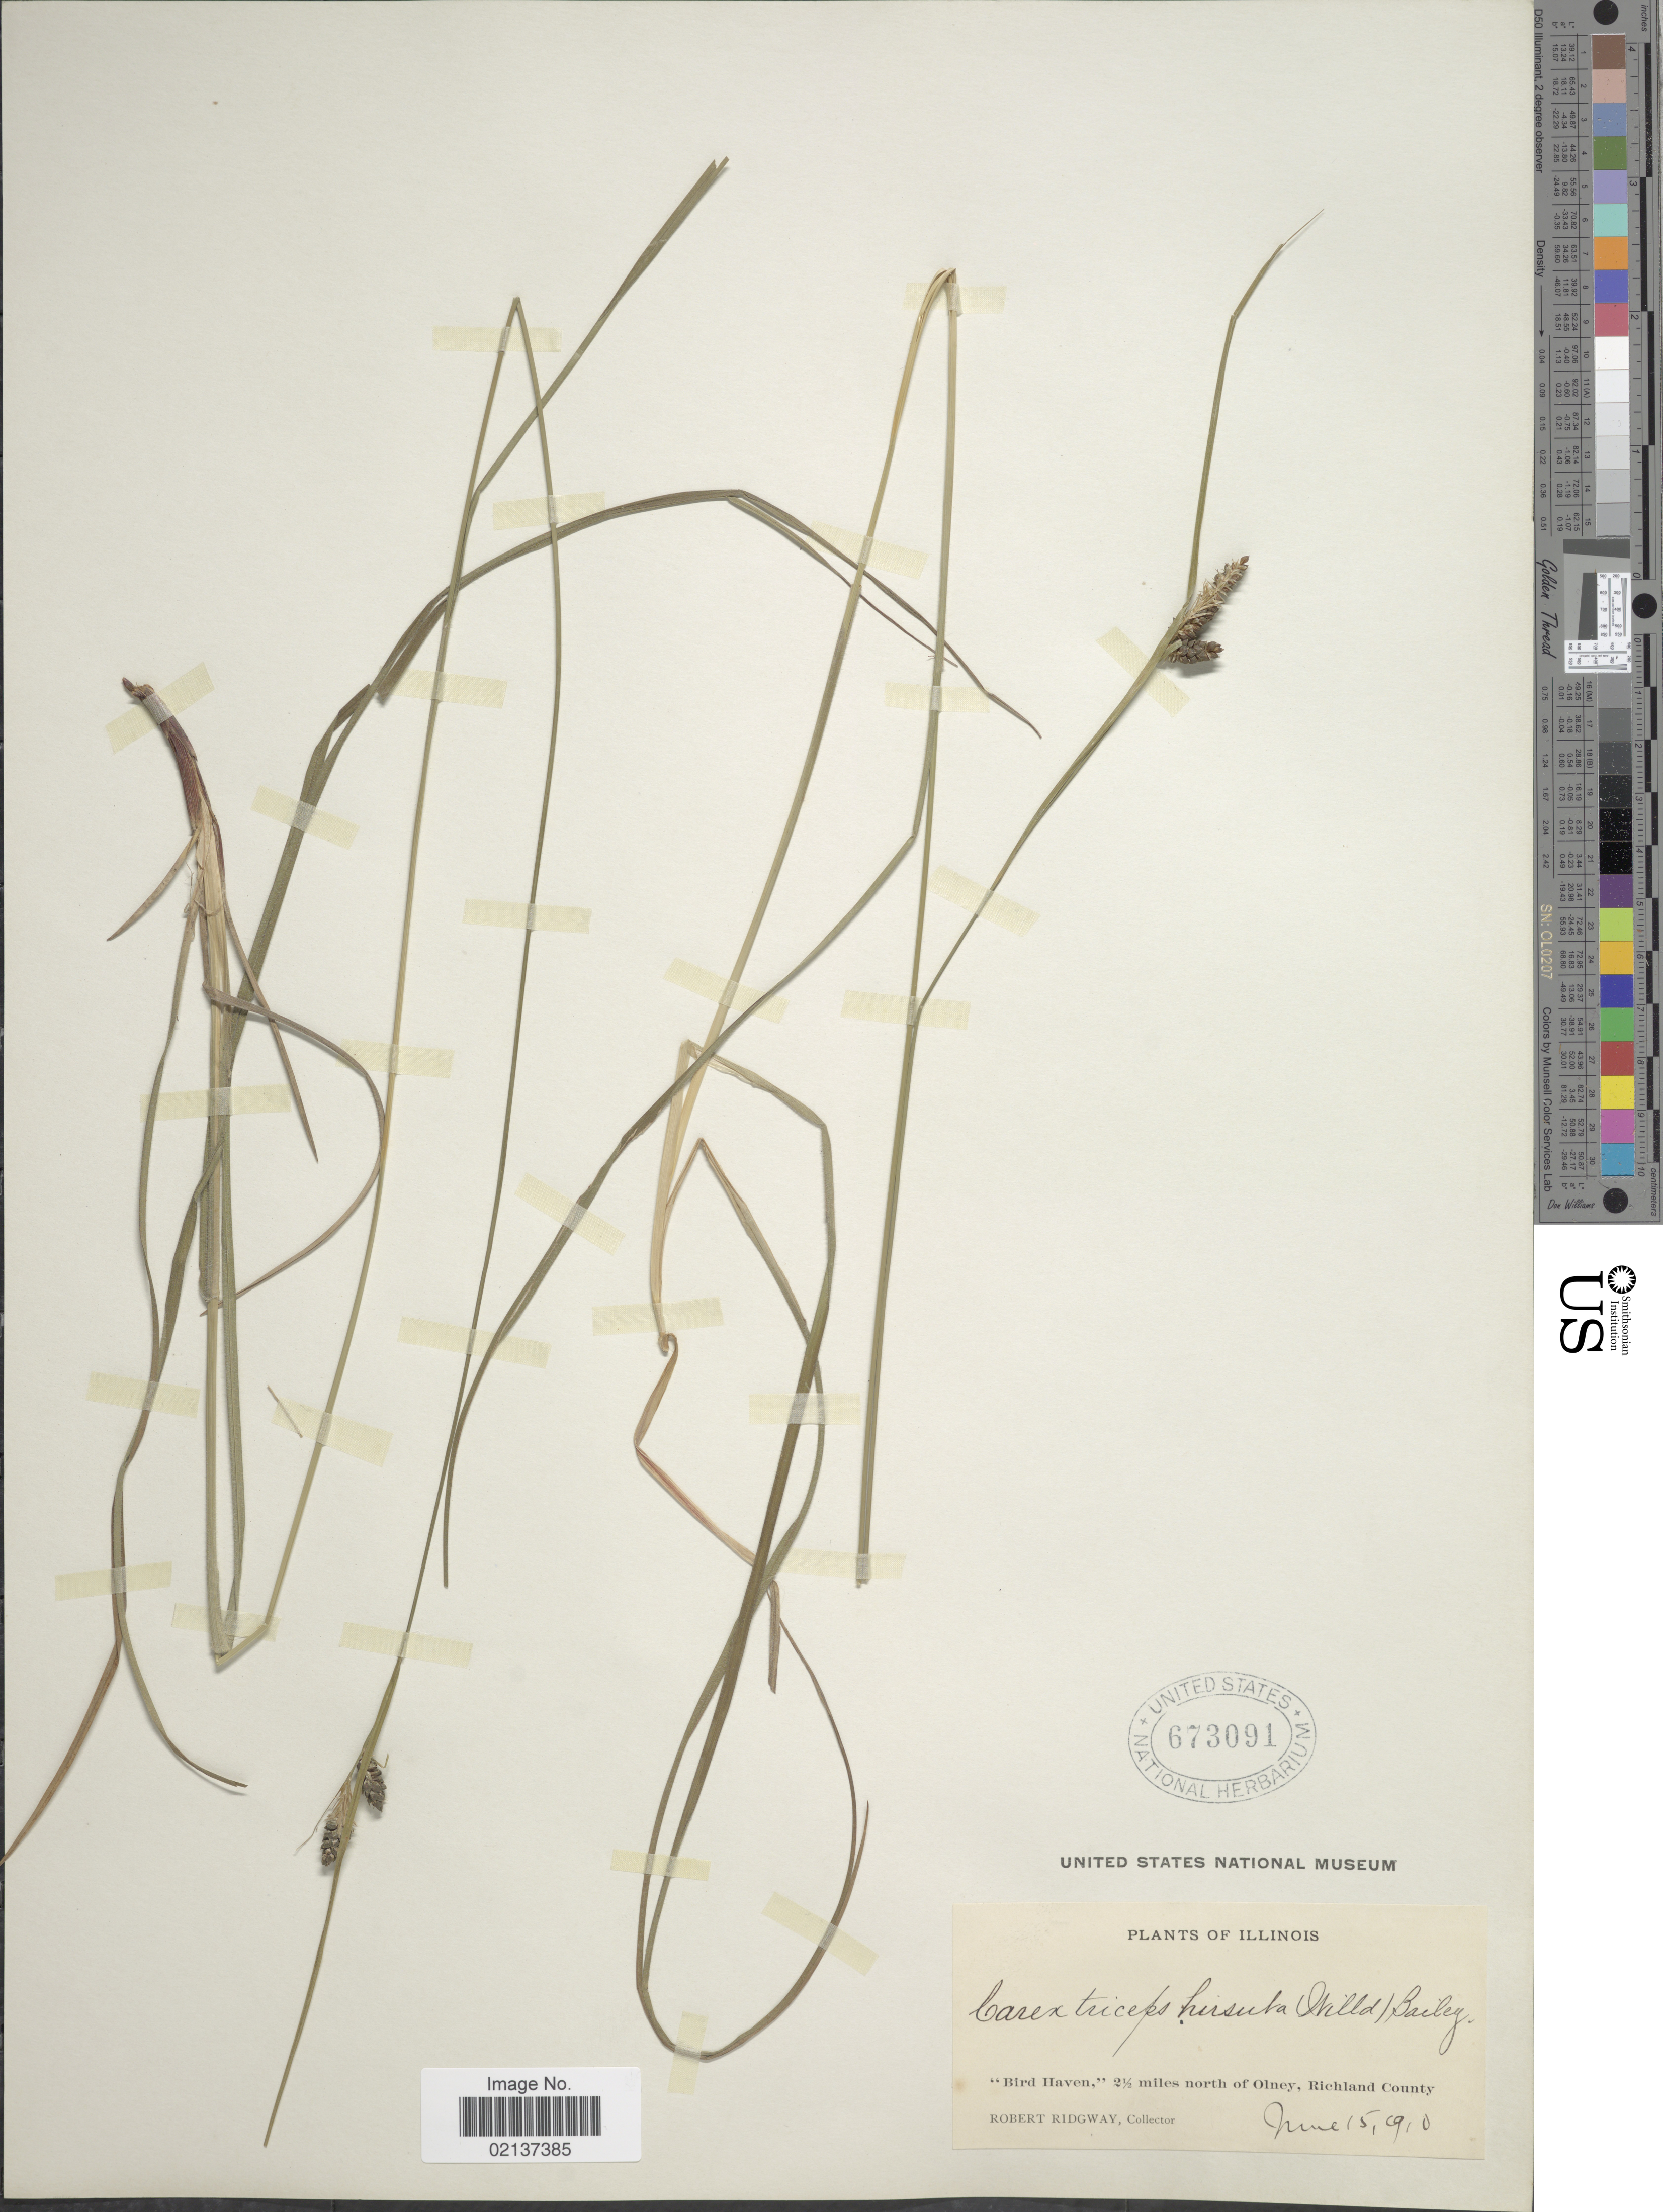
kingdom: Plantae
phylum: Tracheophyta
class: Liliopsida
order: Poales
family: Cyperaceae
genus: Carex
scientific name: Carex hirsutella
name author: Mack.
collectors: R. Ridgway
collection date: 1910-06-15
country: United States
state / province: Illinois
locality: Bird Haven, 2½ miles north of Olney, Richland County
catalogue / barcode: US 673091